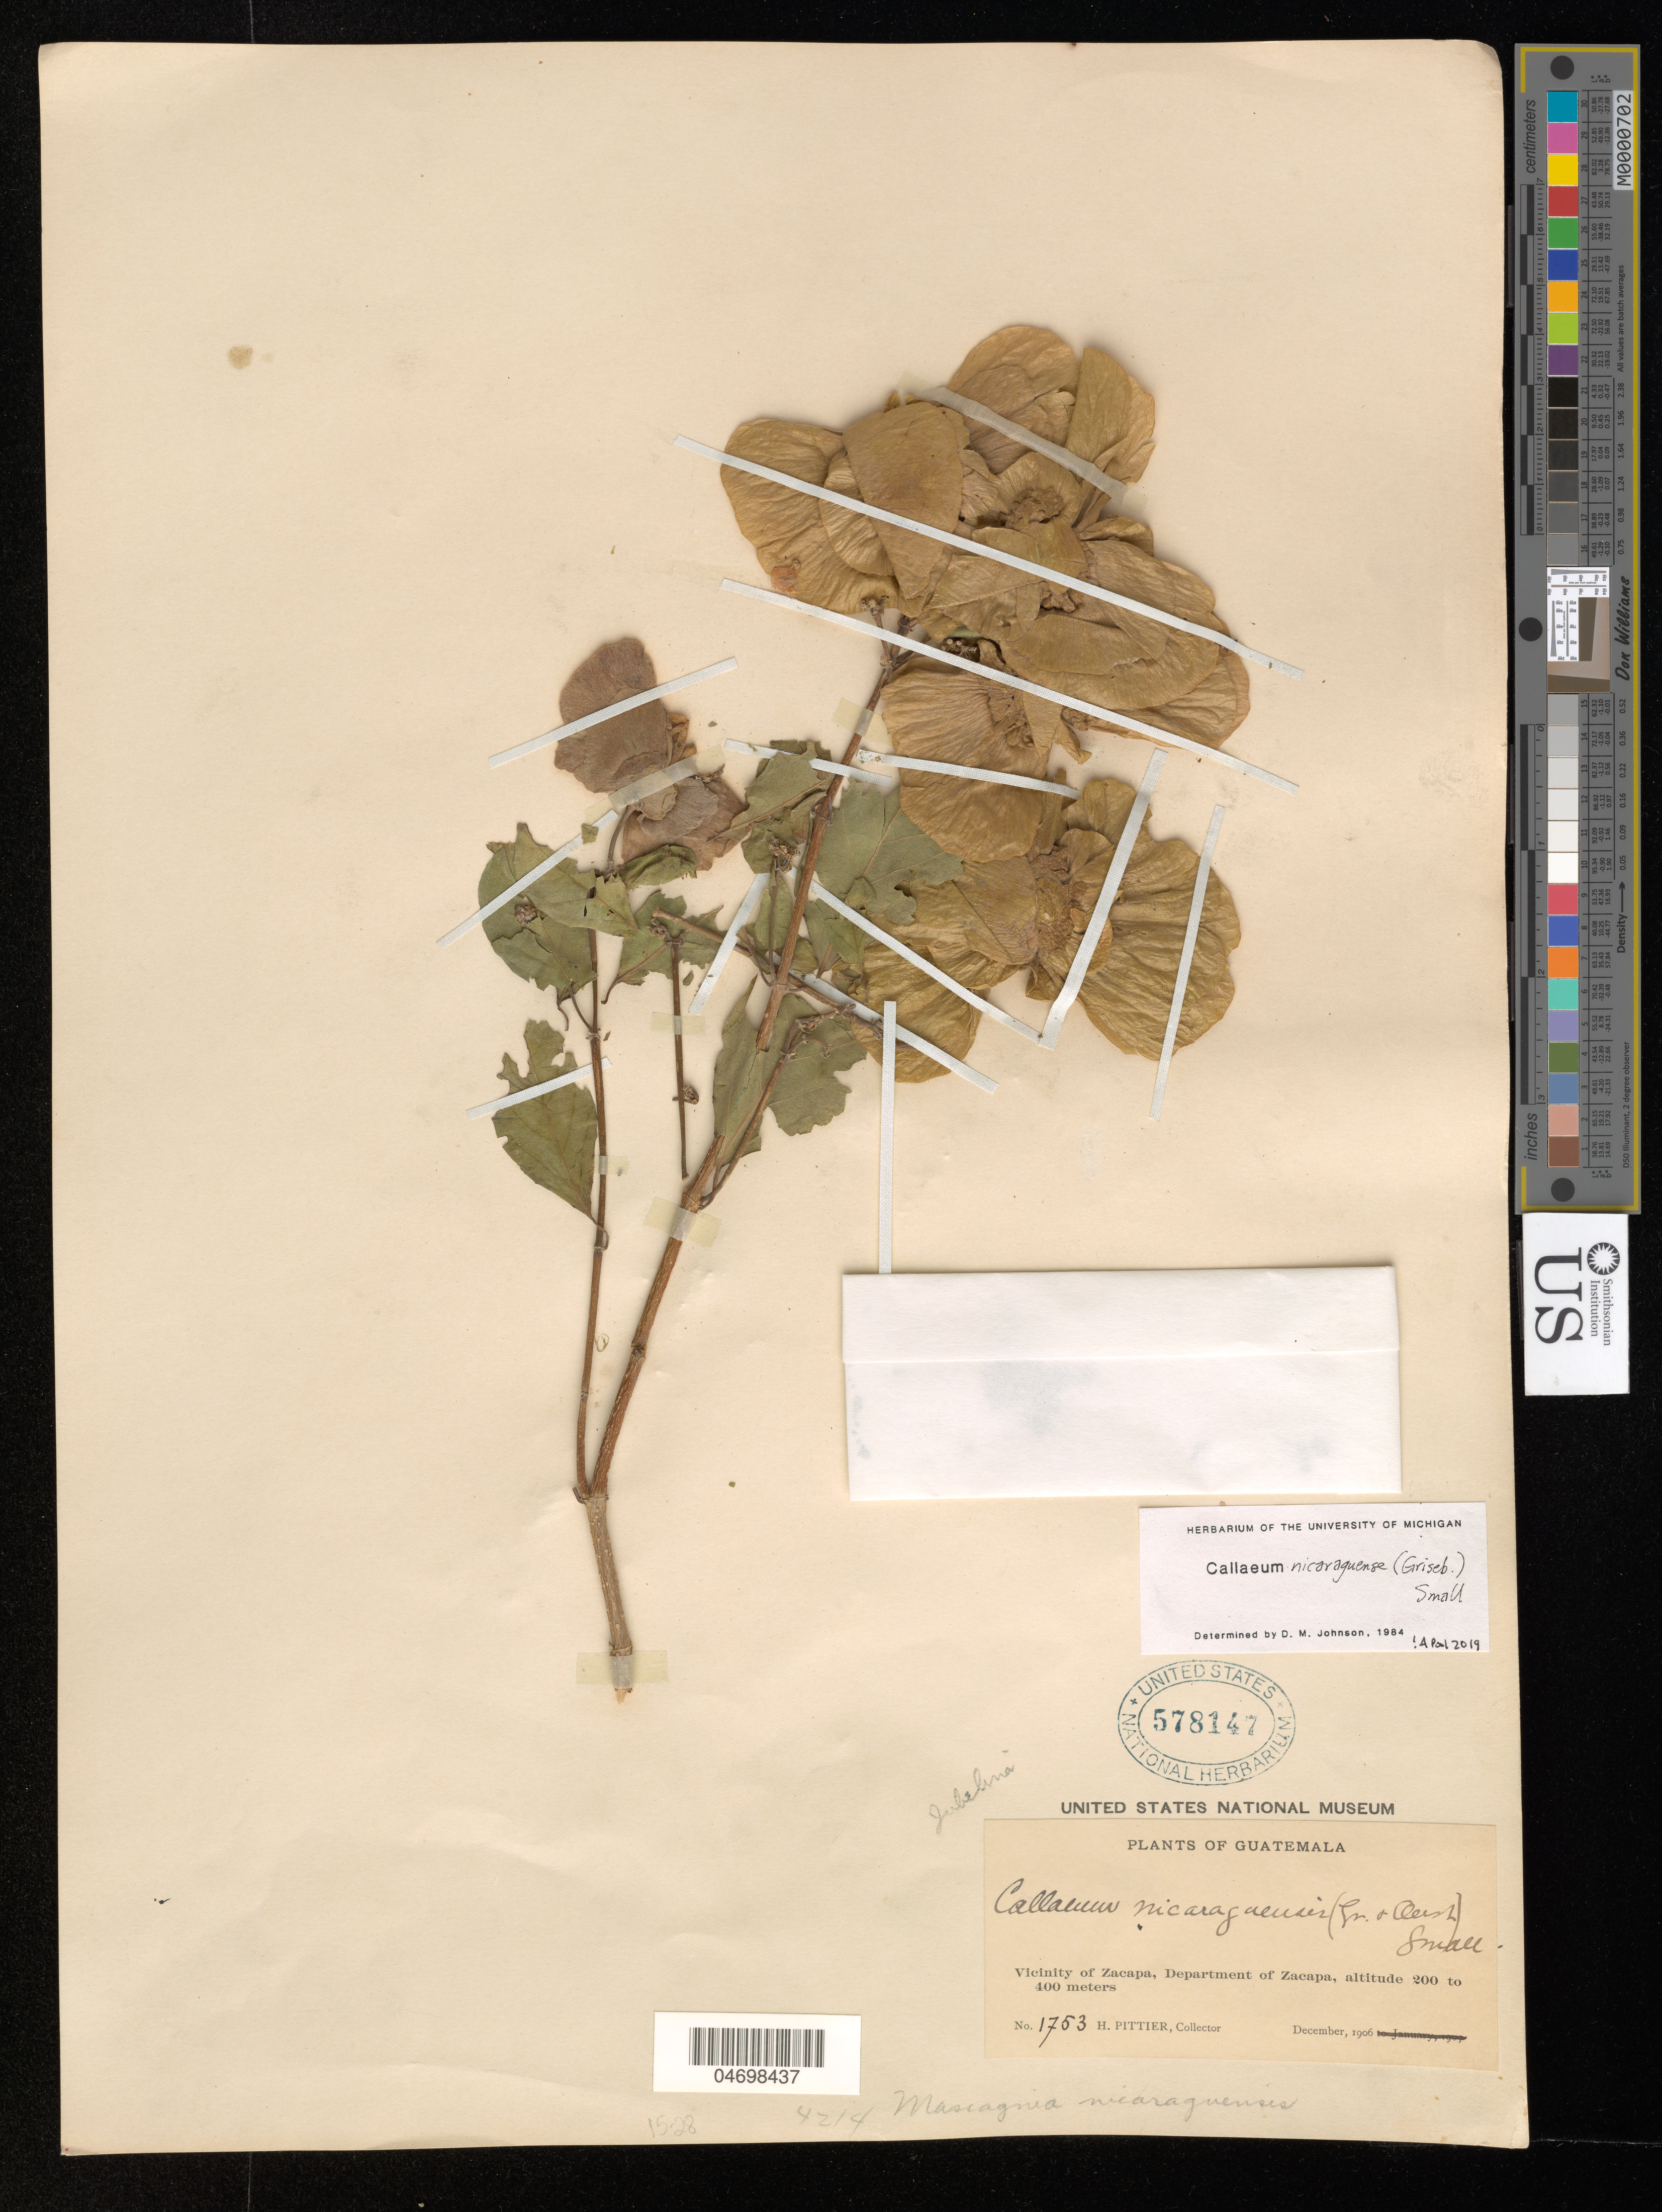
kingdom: Plantae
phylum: Tracheophyta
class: Magnoliopsida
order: Malpighiales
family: Malpighiaceae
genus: Callaeum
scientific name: Callaeum nicaraguense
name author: (Griseb.) Small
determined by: Pool, A., (MO), Missouri Botanical Garden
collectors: H. F. Pittier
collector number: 1753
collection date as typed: Dec 1906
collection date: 1906-12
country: Guatemala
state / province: Zacapa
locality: Vicinity of Zacapa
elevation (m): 200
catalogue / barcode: US 578147